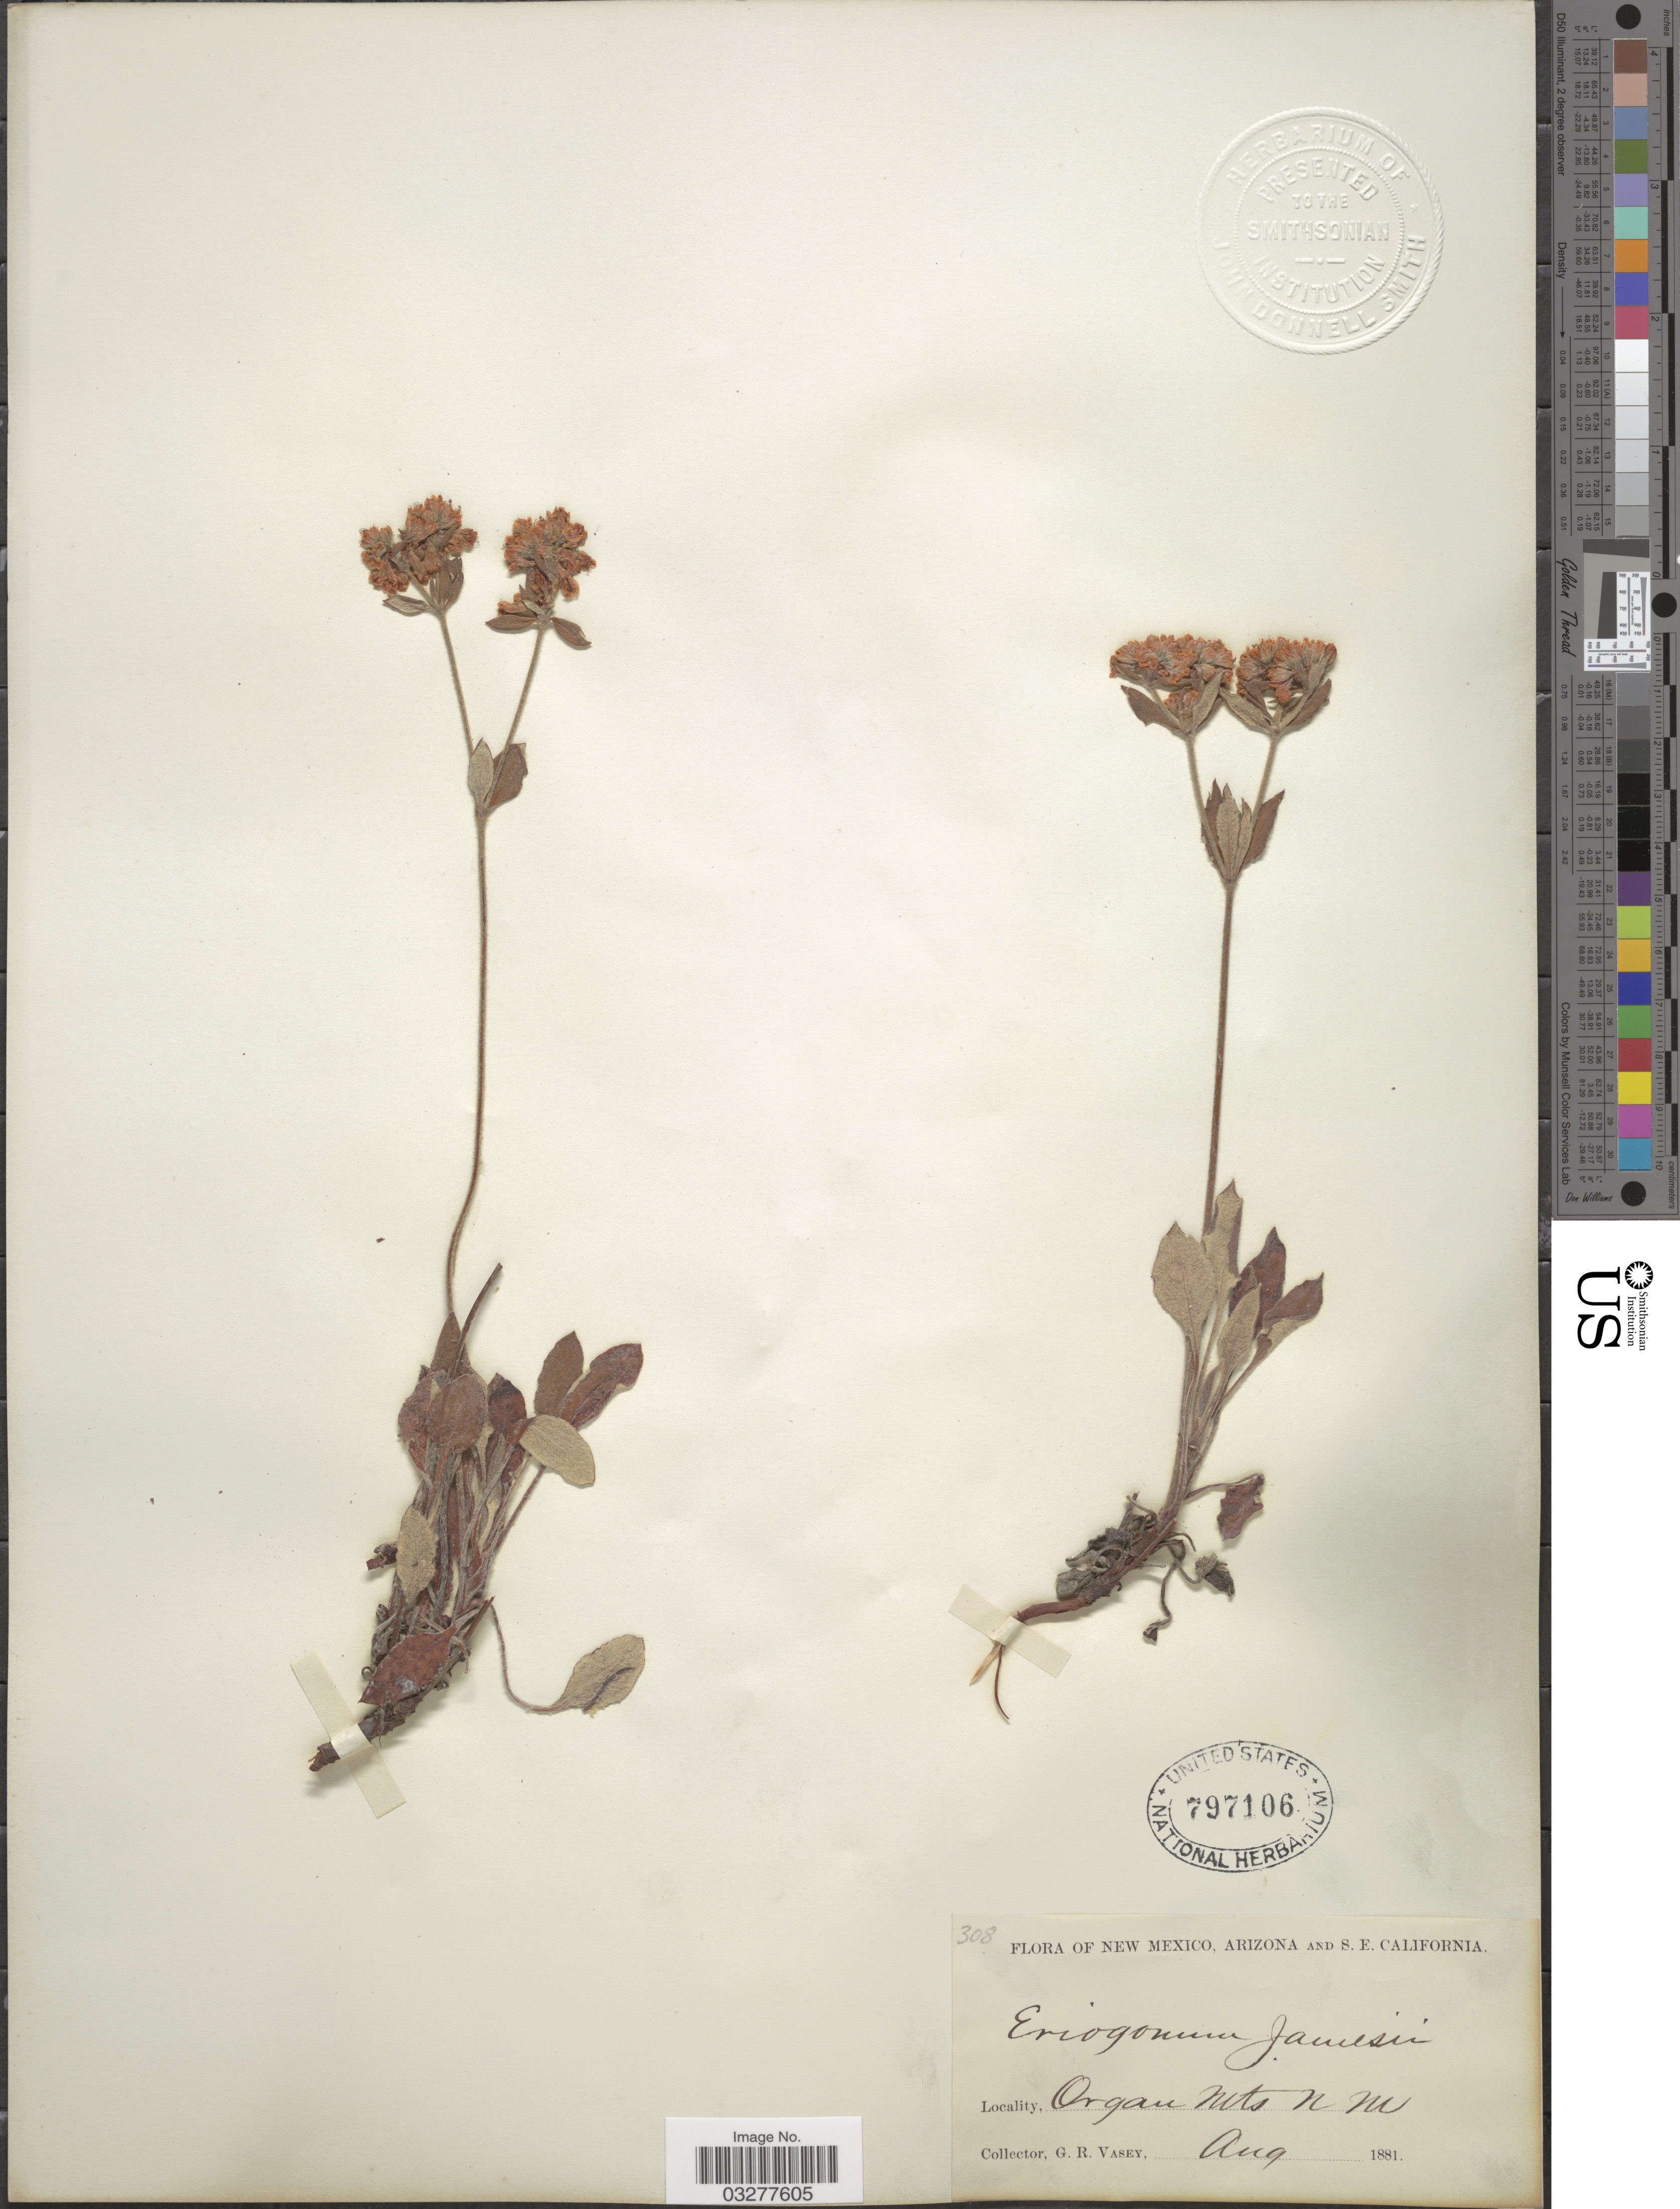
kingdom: Plantae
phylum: Tracheophyta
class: Magnoliopsida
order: Caryophyllales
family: Polygonaceae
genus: Eriogonum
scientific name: Eriogonum jamesii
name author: Benth.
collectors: G. R. Vasey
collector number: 308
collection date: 1881-08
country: United States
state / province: New Mexico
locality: Organ Mts.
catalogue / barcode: US 797106